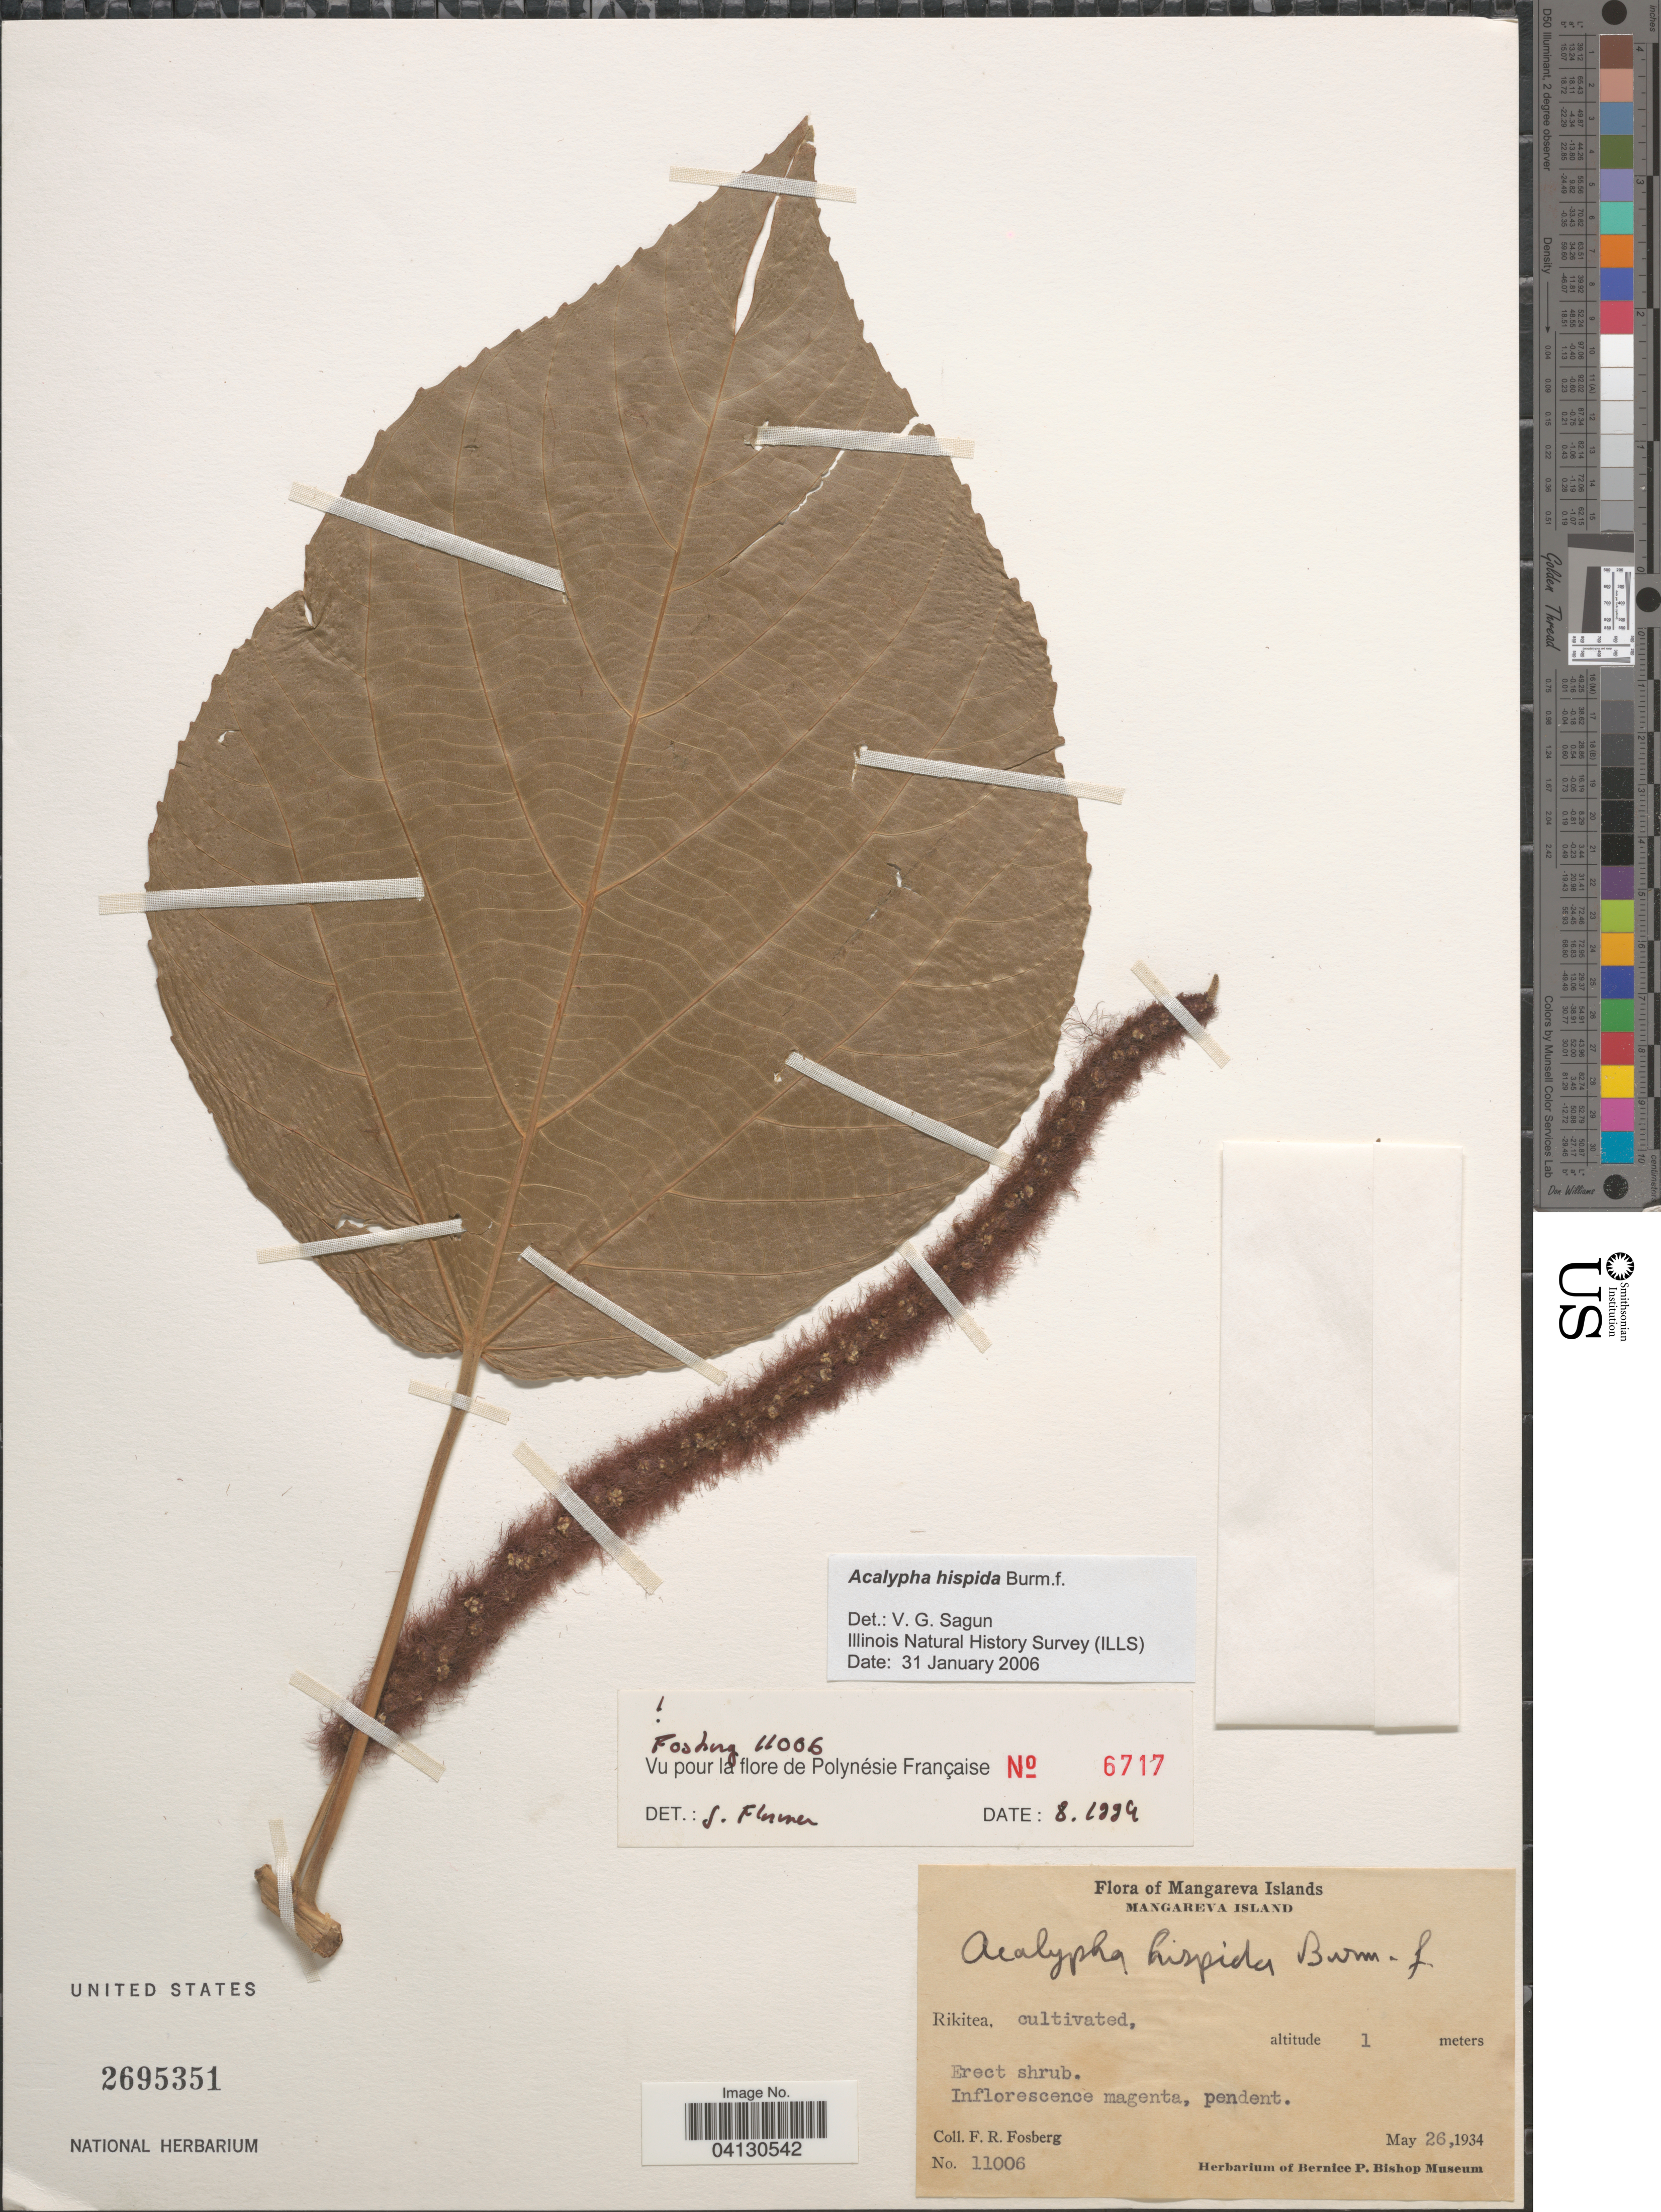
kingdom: Plantae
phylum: Tracheophyta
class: Magnoliopsida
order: Malpighiales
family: Euphorbiaceae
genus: Acalypha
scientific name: Acalypha hispida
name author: Burm. f.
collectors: K. M. Marshall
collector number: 11006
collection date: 1934-05-26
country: French Polynesia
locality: Mangareva Islands. Rikitea, cultivated.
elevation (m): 1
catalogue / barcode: US 2695351